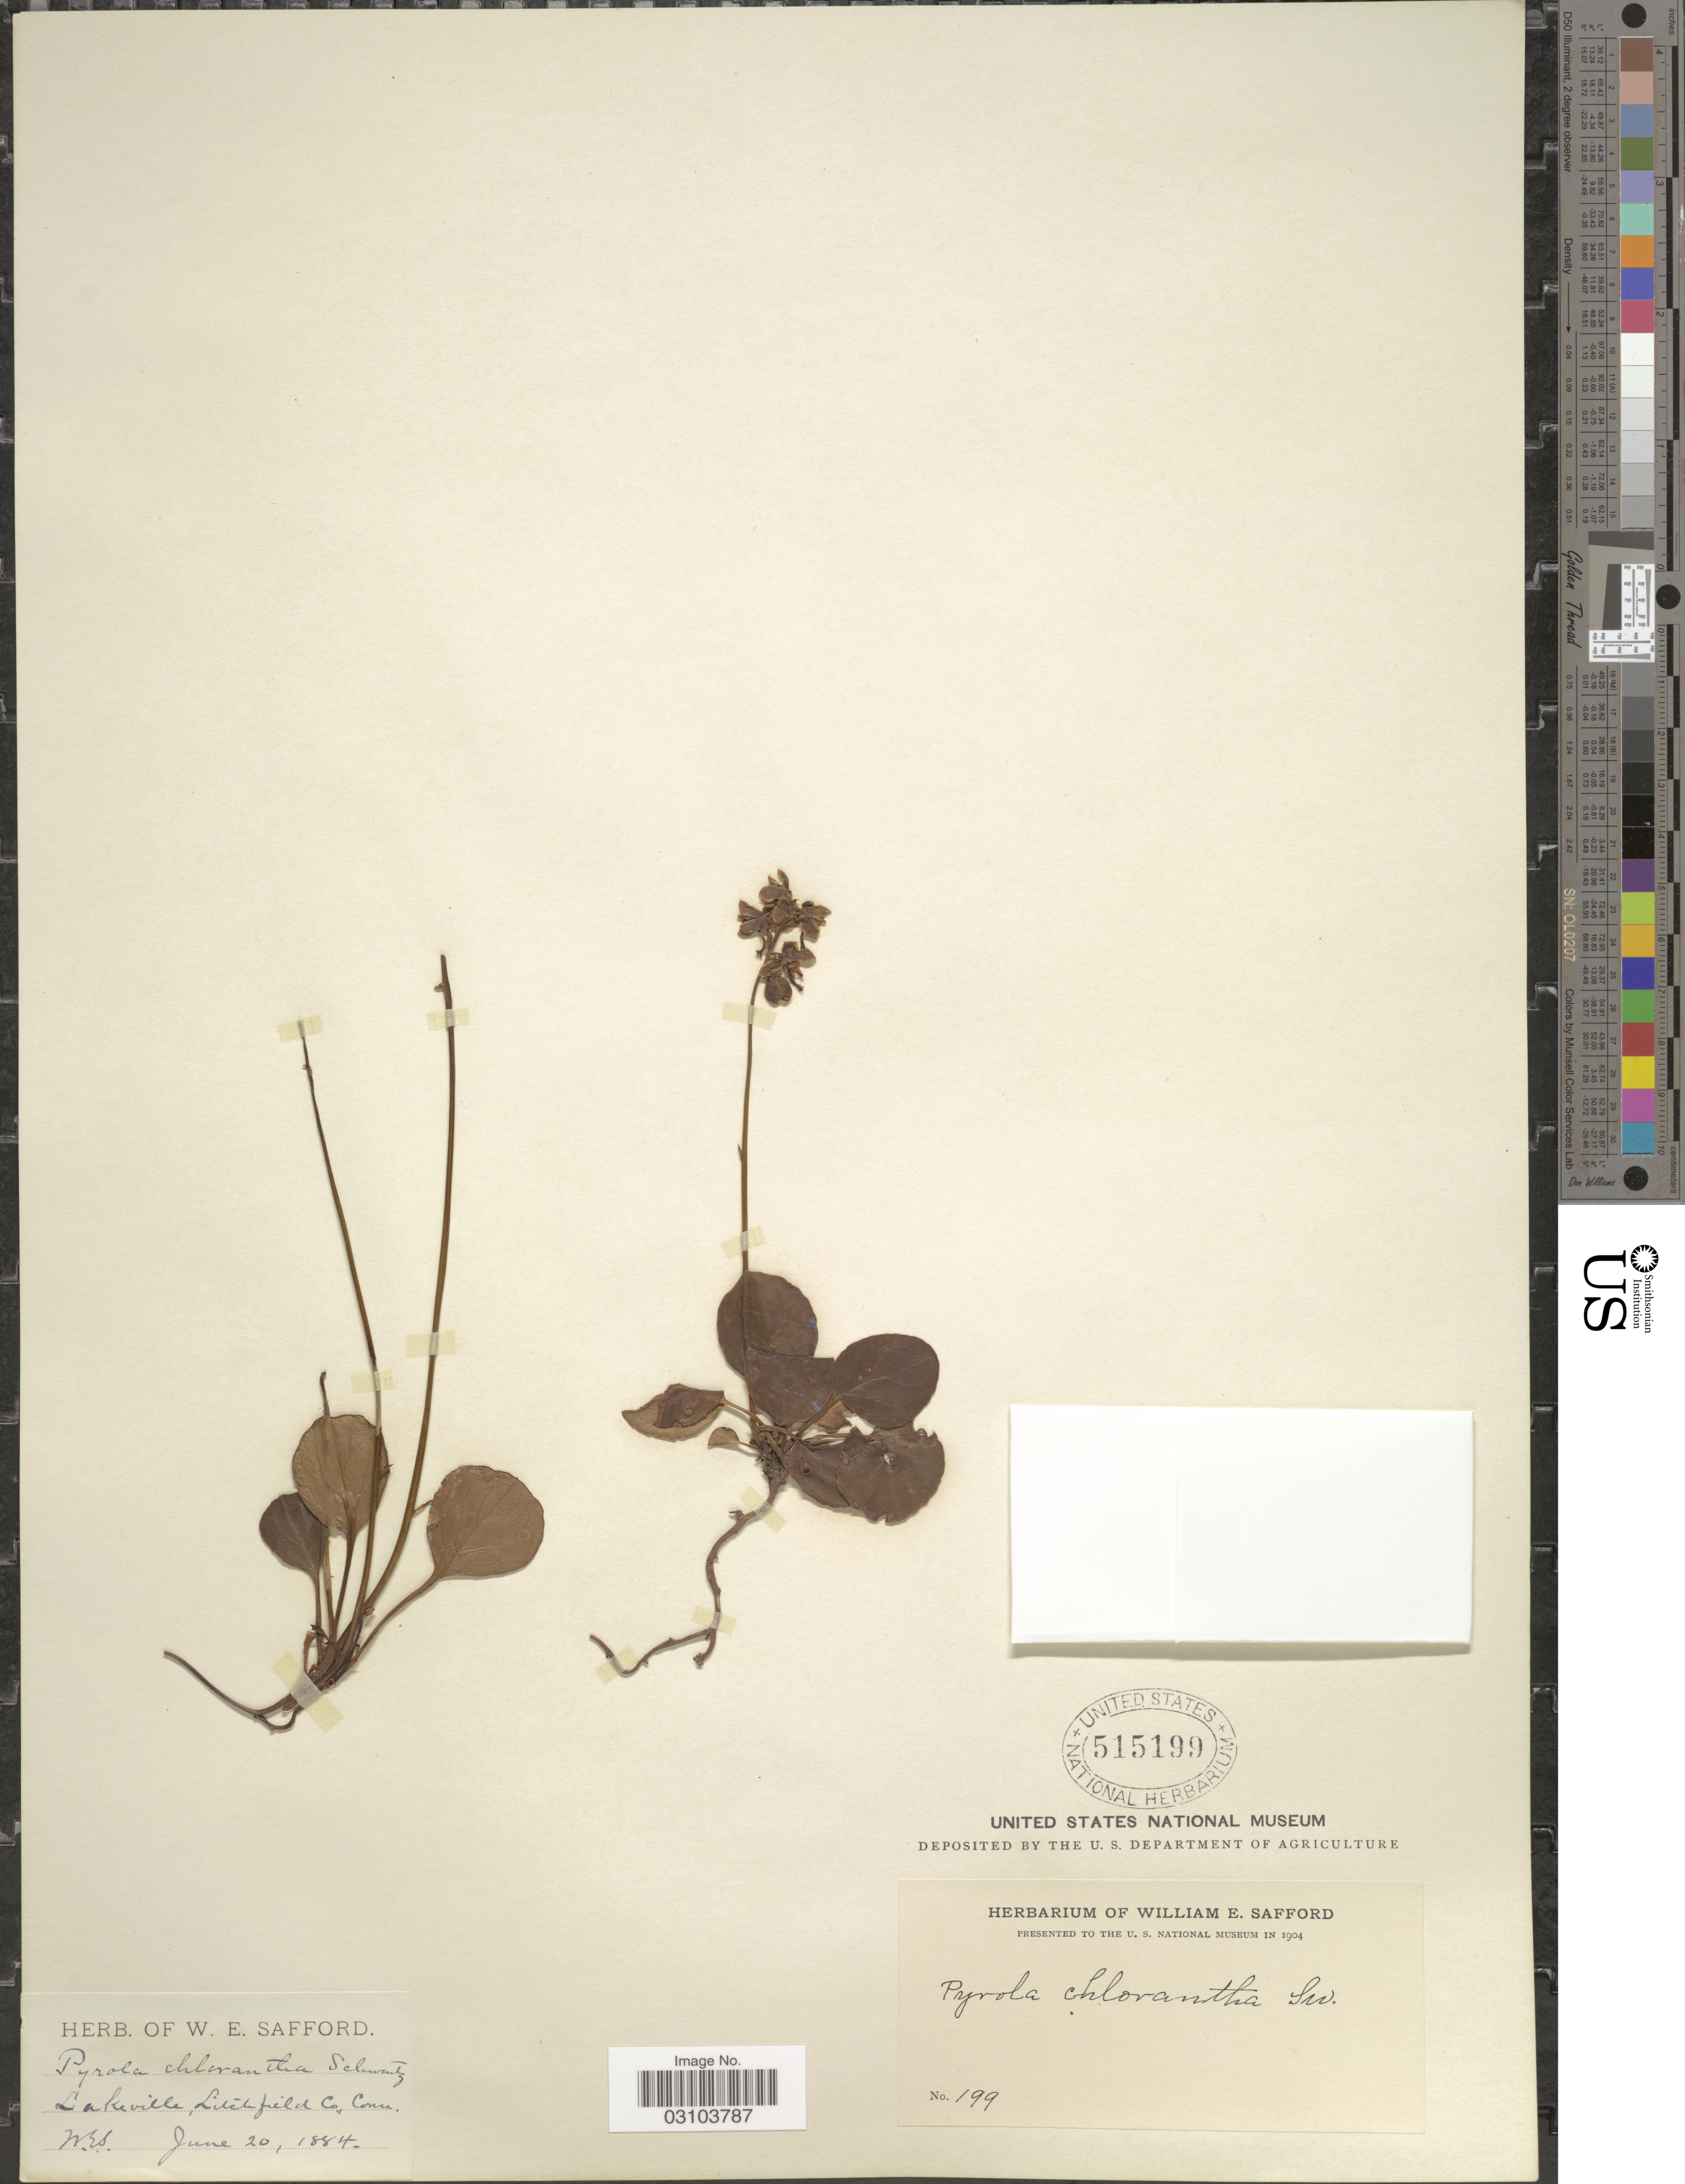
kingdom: Plantae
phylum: Tracheophyta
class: Magnoliopsida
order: Ericales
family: Ericaceae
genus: Pyrola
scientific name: Pyrola chlorantha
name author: Schweigg.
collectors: W. E. Safford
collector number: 199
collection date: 1884-06-20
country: United States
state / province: Connecticut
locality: Lakeville, Litchfield Co., Conn.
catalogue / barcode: US 515199